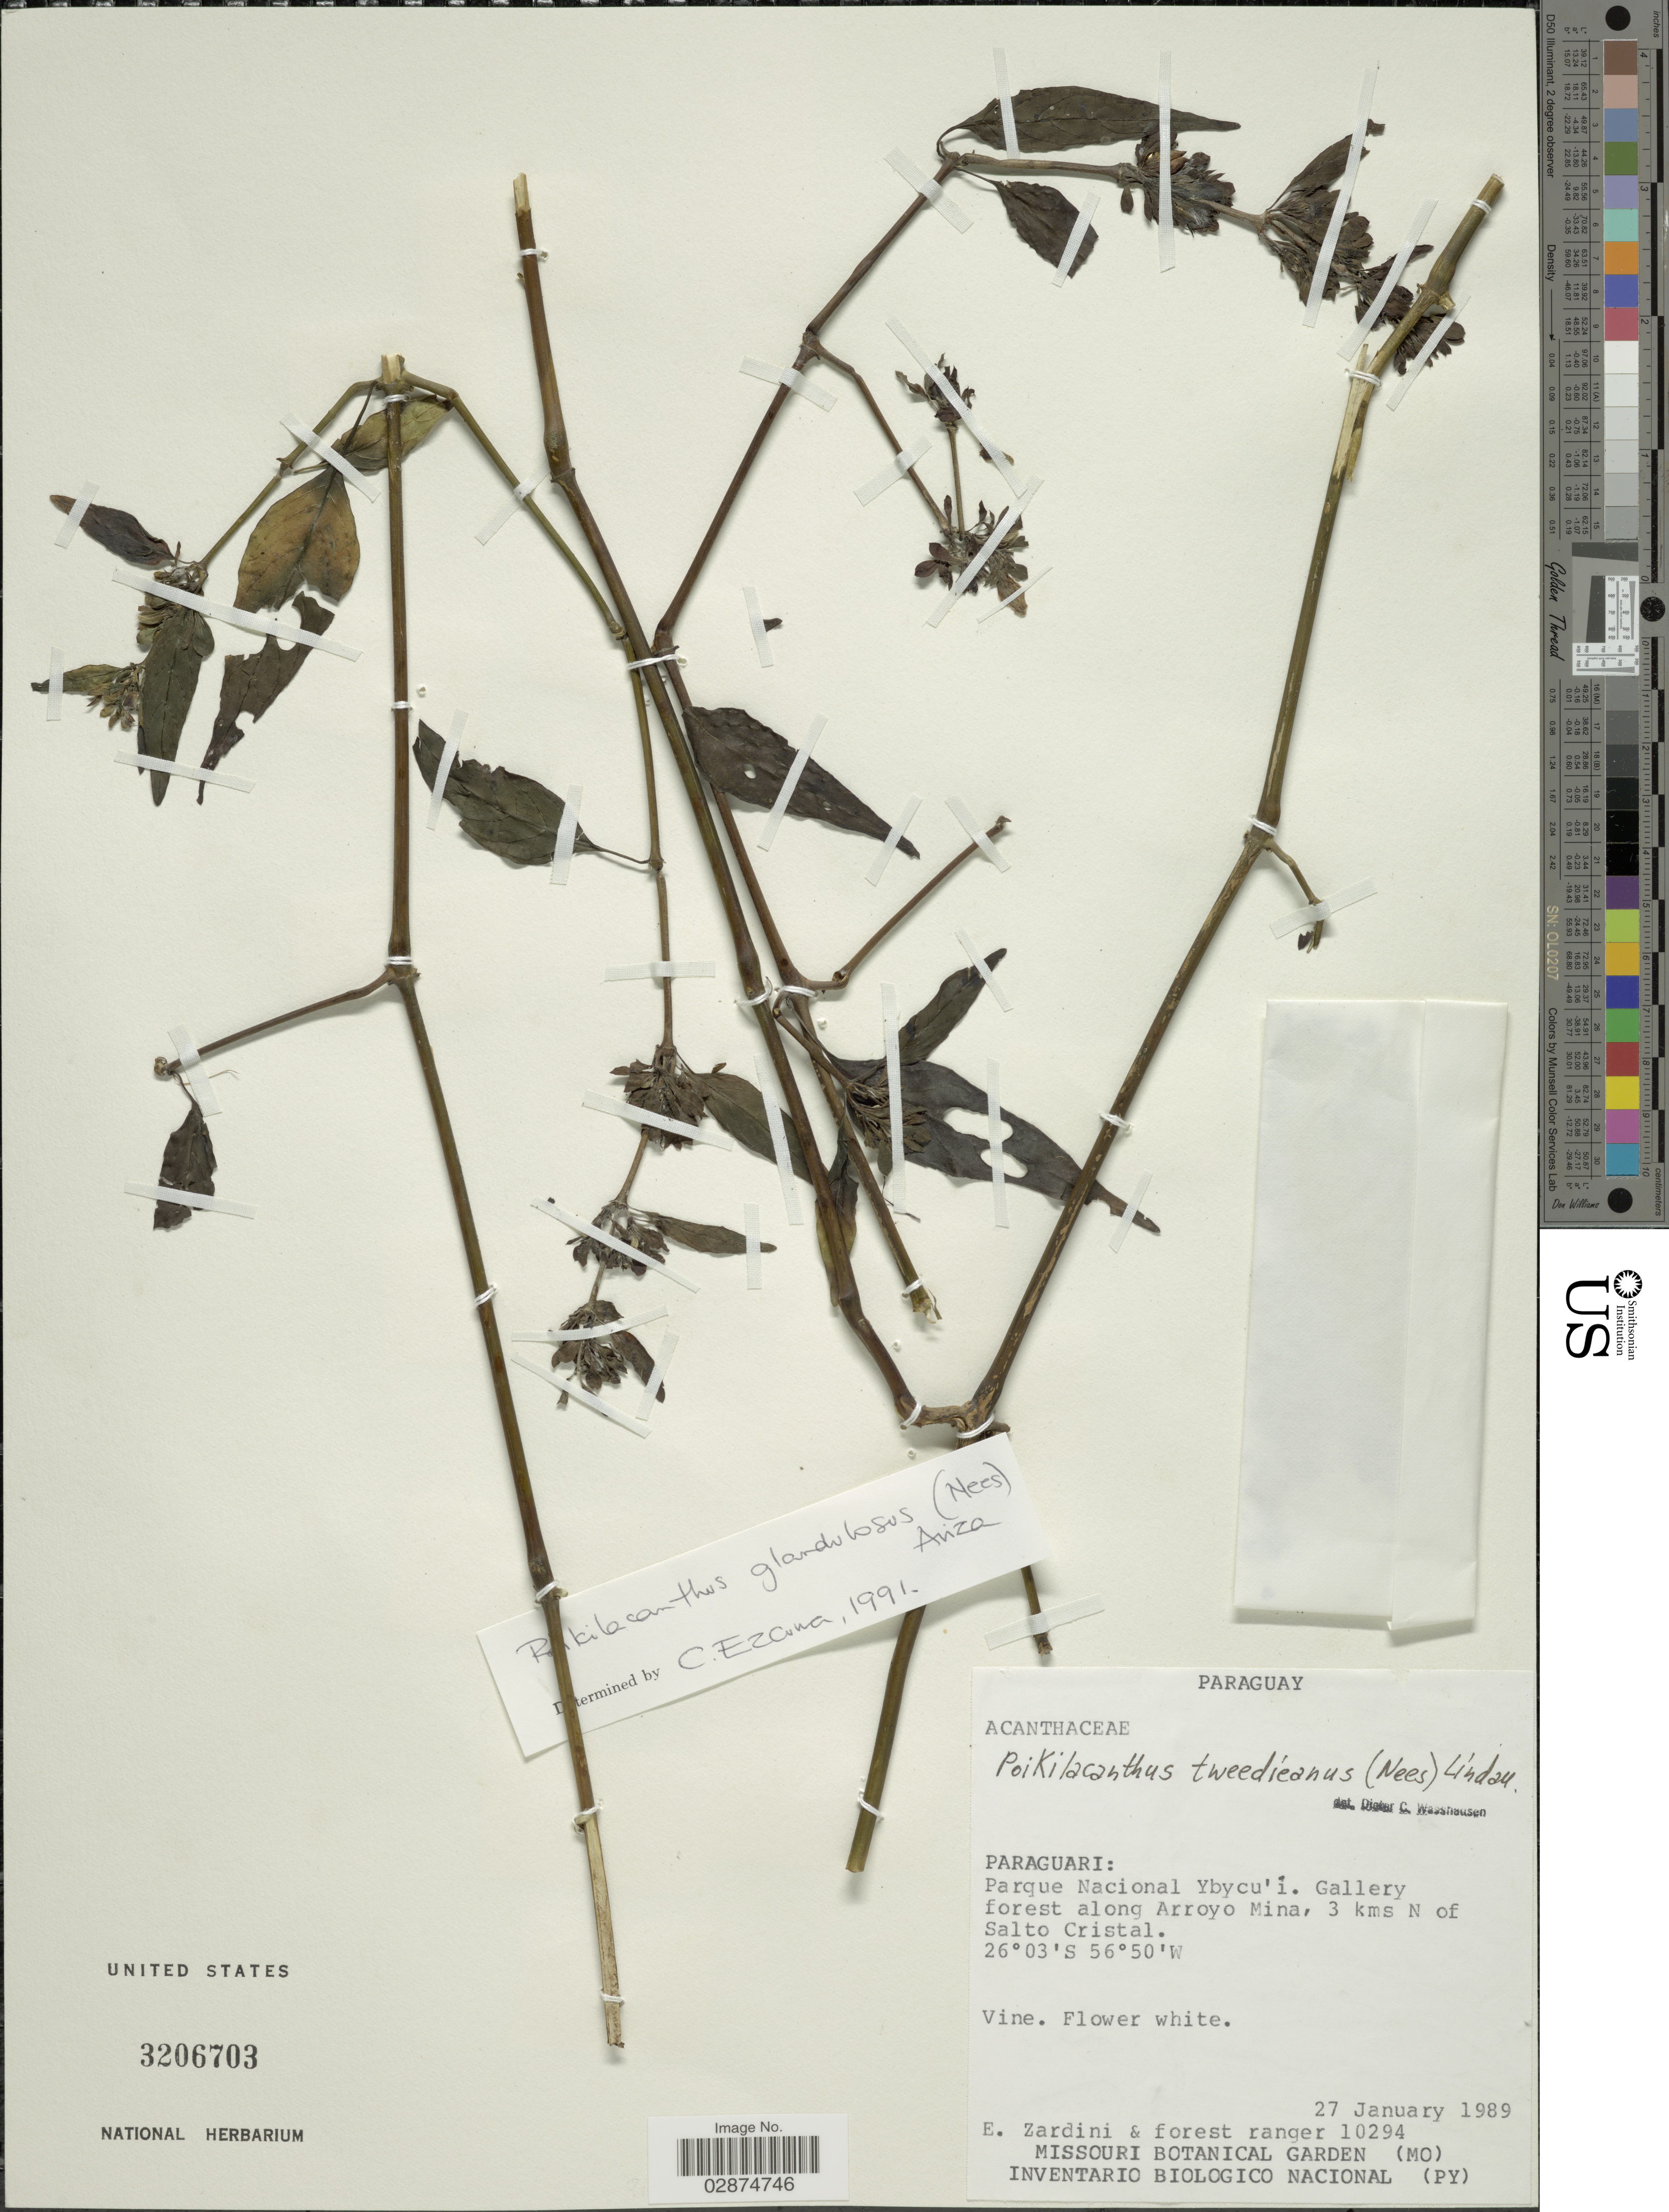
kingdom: Plantae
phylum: Tracheophyta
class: Magnoliopsida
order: Lamiales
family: Acanthaceae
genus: Poikilacanthus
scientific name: Poikilacanthus glandulosus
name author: (Nees) Ariza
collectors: E. Zardini & Forest Ranger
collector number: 10294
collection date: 1989-01-27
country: Paraguay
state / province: Paraguari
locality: Parque Nacional Ybycu'i. Gallery forest along Arroyo Mina, 3 kms N of Salto Cristal.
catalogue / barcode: US 3206703